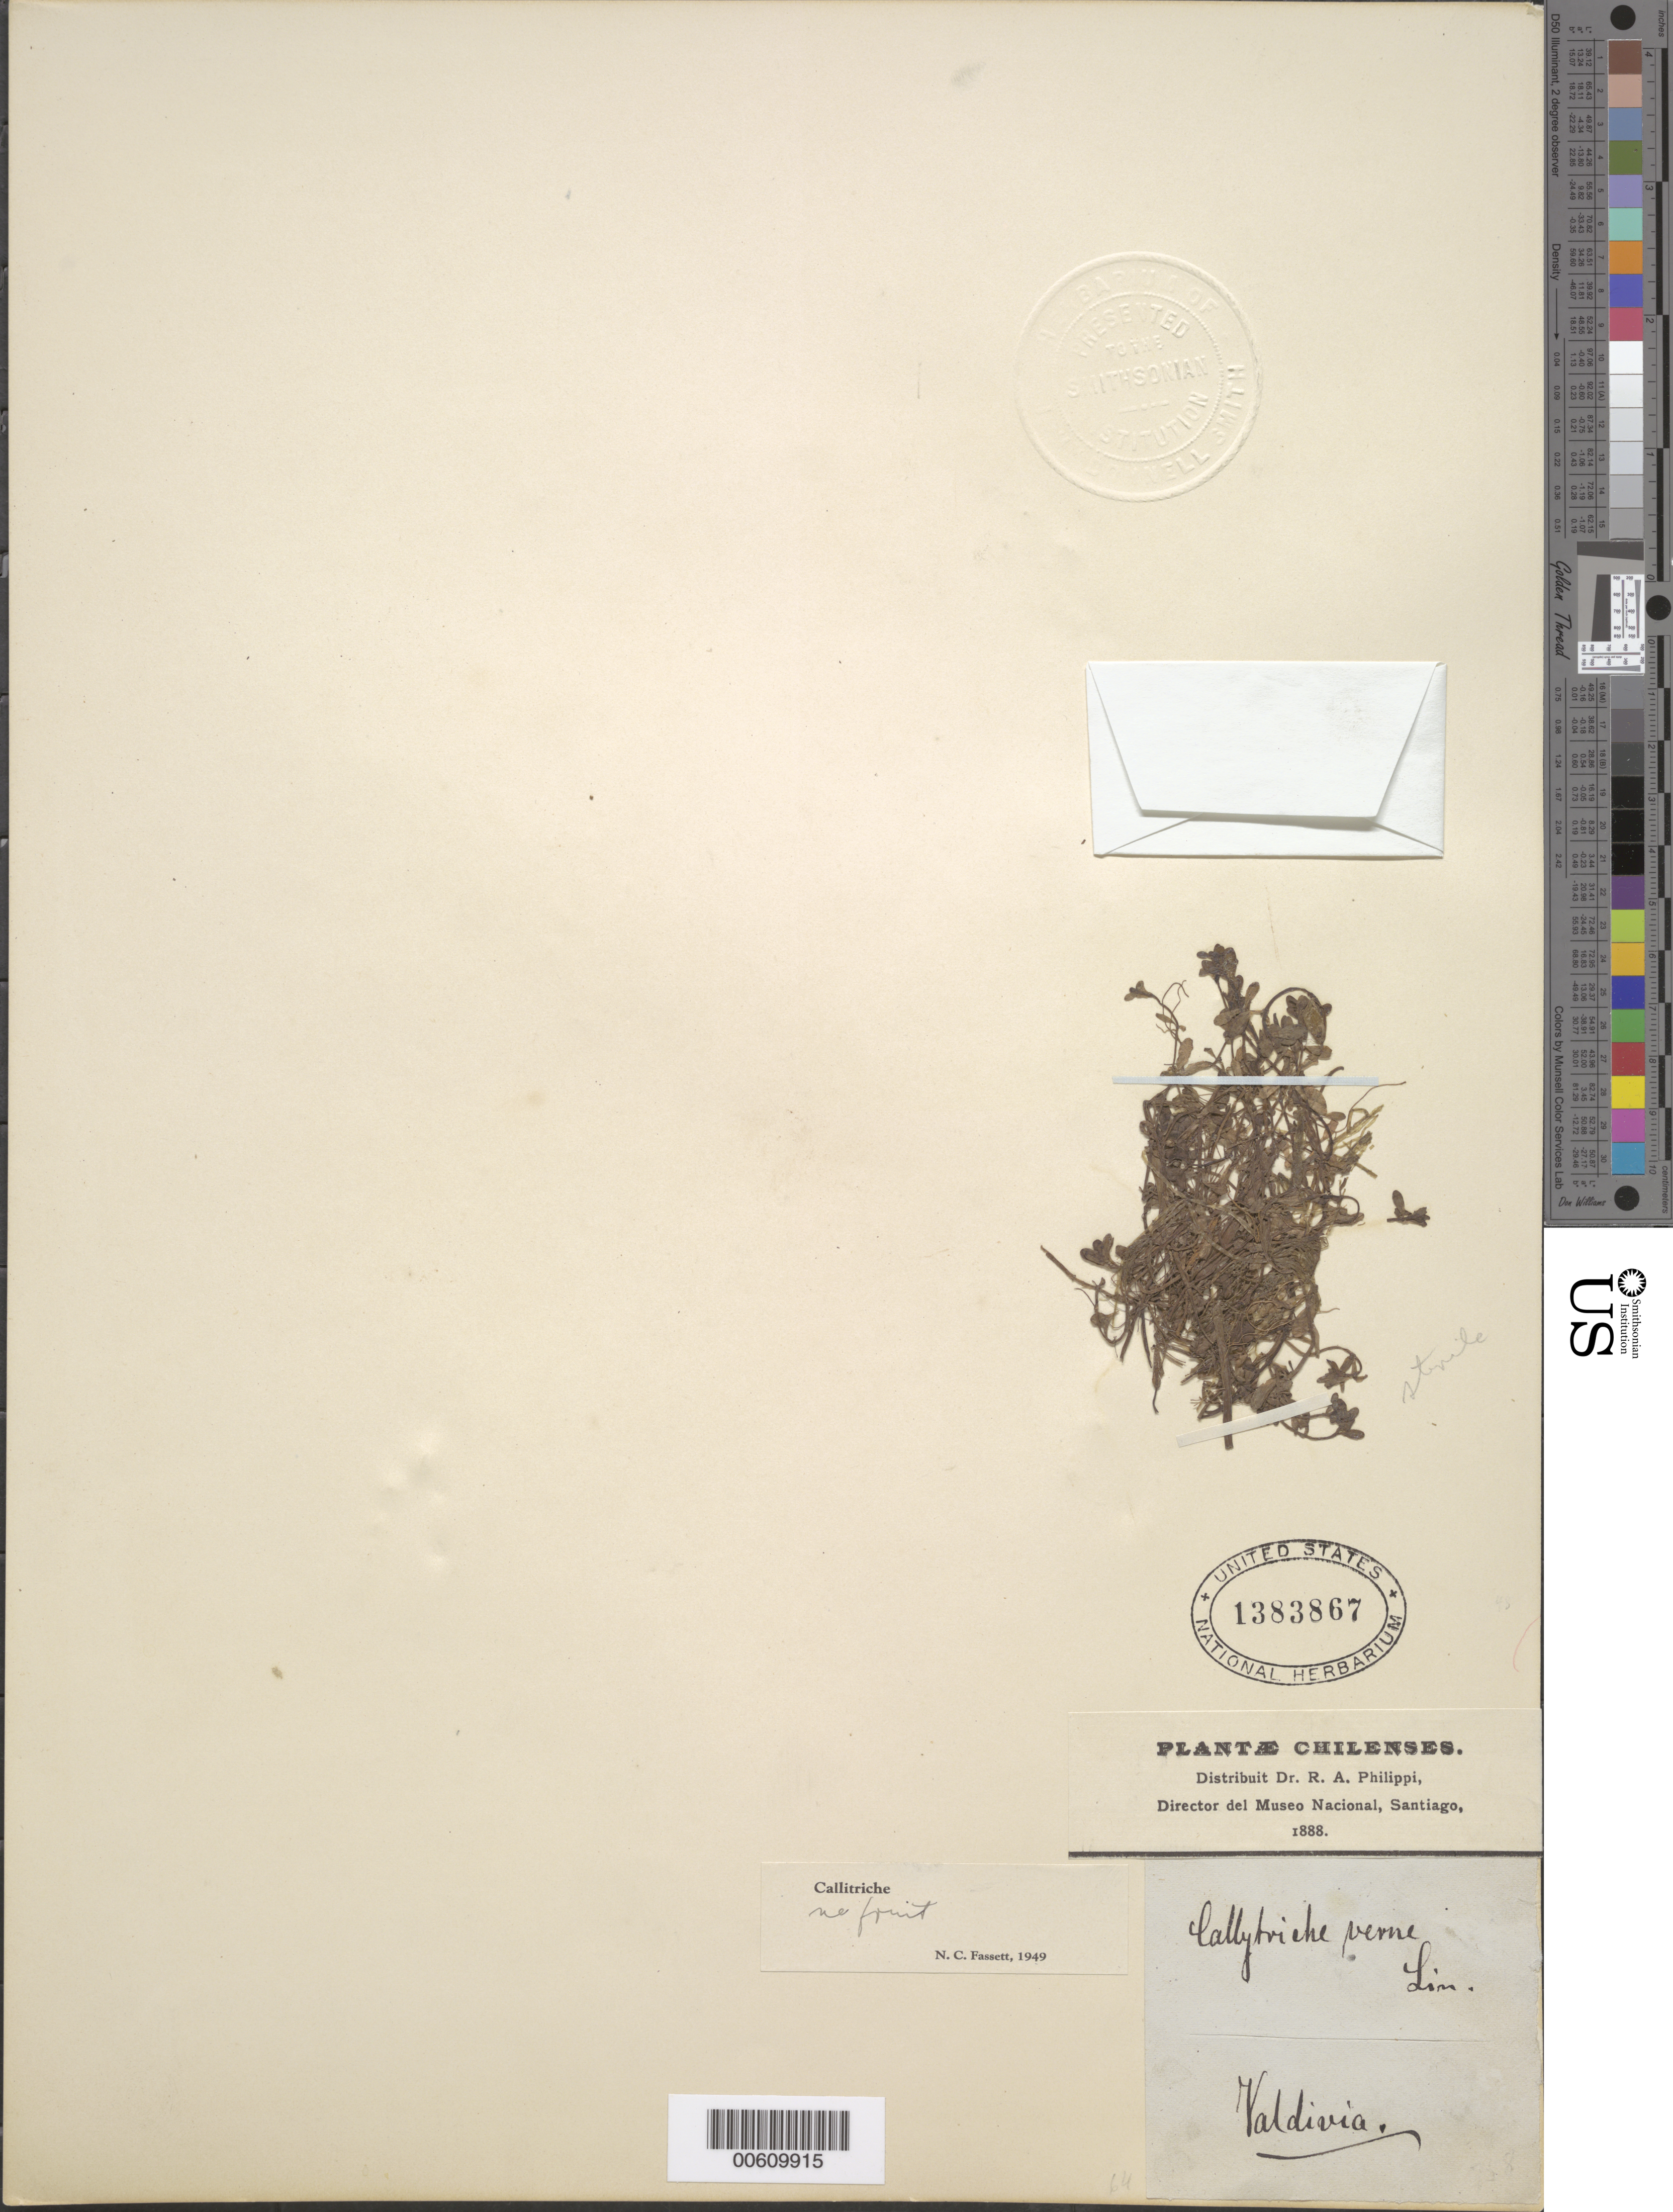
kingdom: Plantae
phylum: Tracheophyta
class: Magnoliopsida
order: Lamiales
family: Plantaginaceae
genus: Callitriche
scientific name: Callitriche sp.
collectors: R. A. Philippi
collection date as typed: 1888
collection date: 1888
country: Chile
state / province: Los Lagos (X)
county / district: Valdivia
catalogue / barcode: US 1383867